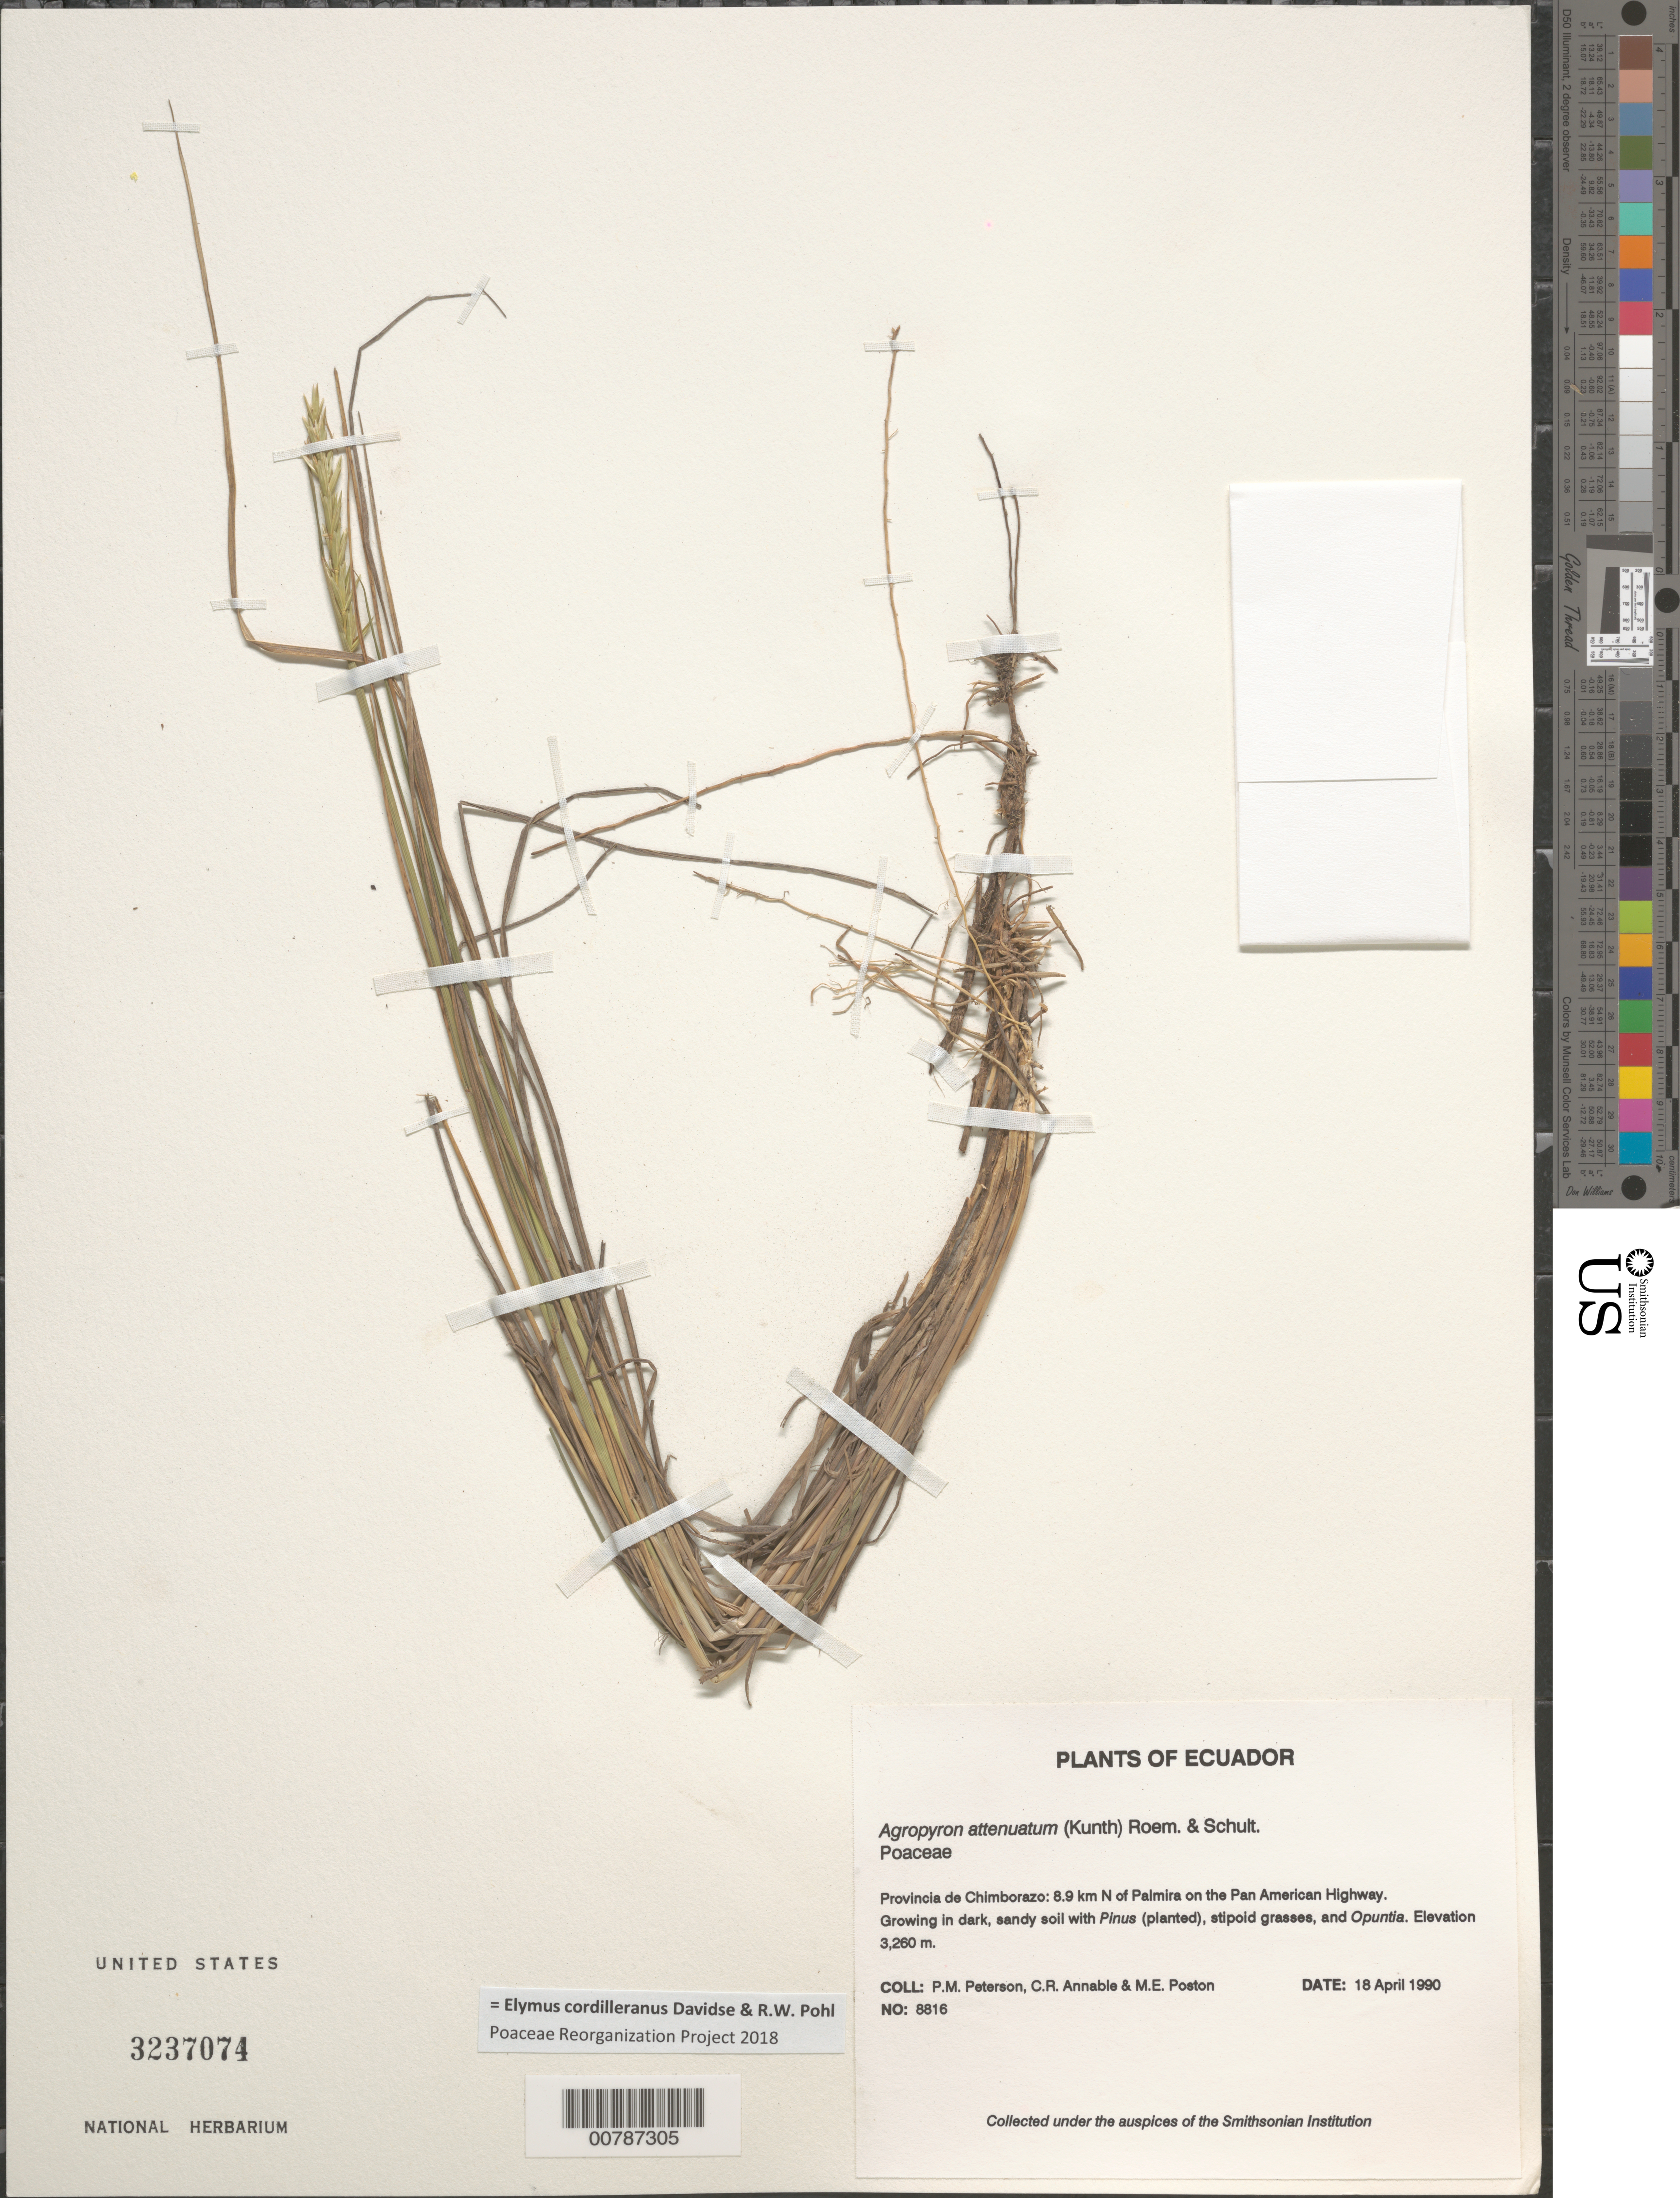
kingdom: Plantae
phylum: Tracheophyta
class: Liliopsida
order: Poales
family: Poaceae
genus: Elymus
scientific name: Elymus cordilleranus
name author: Davidse & R.W. Pohl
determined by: Poaceae Reorganization Project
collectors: P. M. Peterson, C. R. Annable & M. Poston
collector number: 08816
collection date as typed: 18 Apr 1990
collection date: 1990-04-18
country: Ecuador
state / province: Chimborazo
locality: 8.9 km N of Palmira on the Pan American Highway.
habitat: Growing in dark, sandy soil with Pinus (planted), stipoid grasses, and Opuntia.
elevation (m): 3260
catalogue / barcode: US 3237074